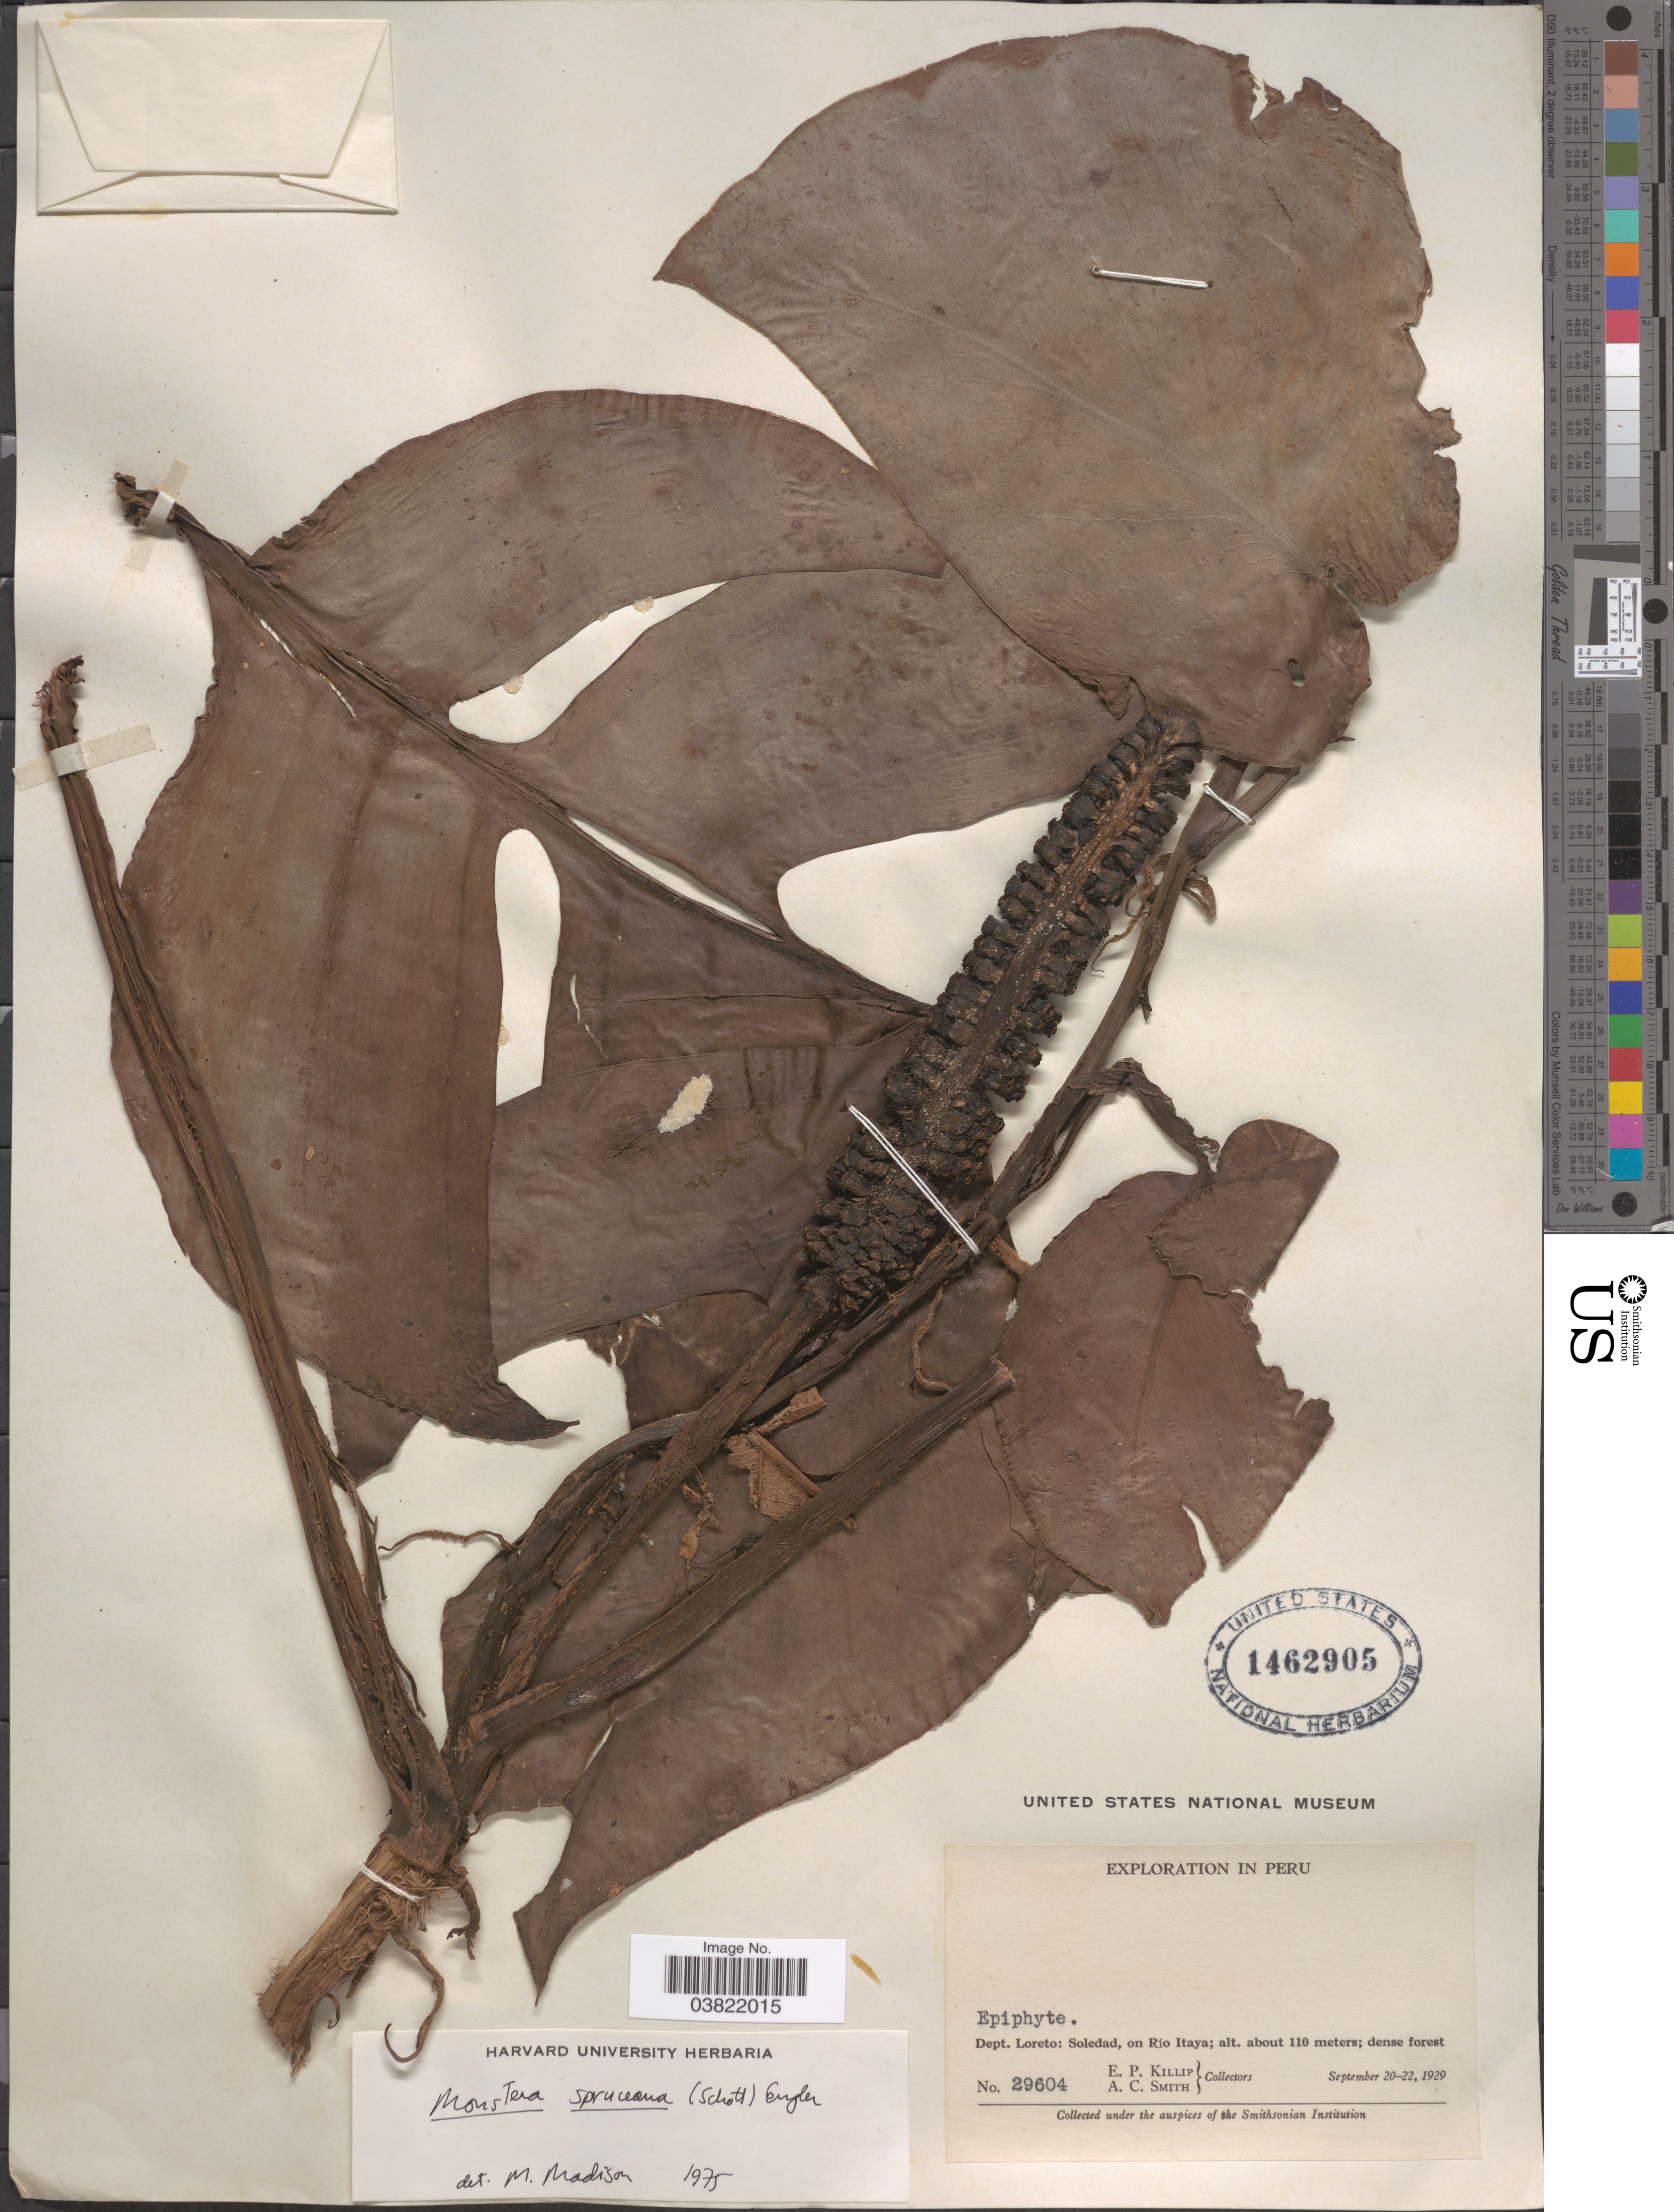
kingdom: Plantae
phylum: Tracheophyta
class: Liliopsida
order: Alismatales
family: Araceae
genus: Monstera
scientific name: Monstera spruceana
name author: (Schott) Engl.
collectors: E. P. Killip & A. C. Smith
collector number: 29604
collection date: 1929-09-20/1929-09-22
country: Peru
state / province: Loreto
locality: Dept. Loreto: Soledad, on Río Itaya.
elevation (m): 110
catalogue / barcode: US 1462905